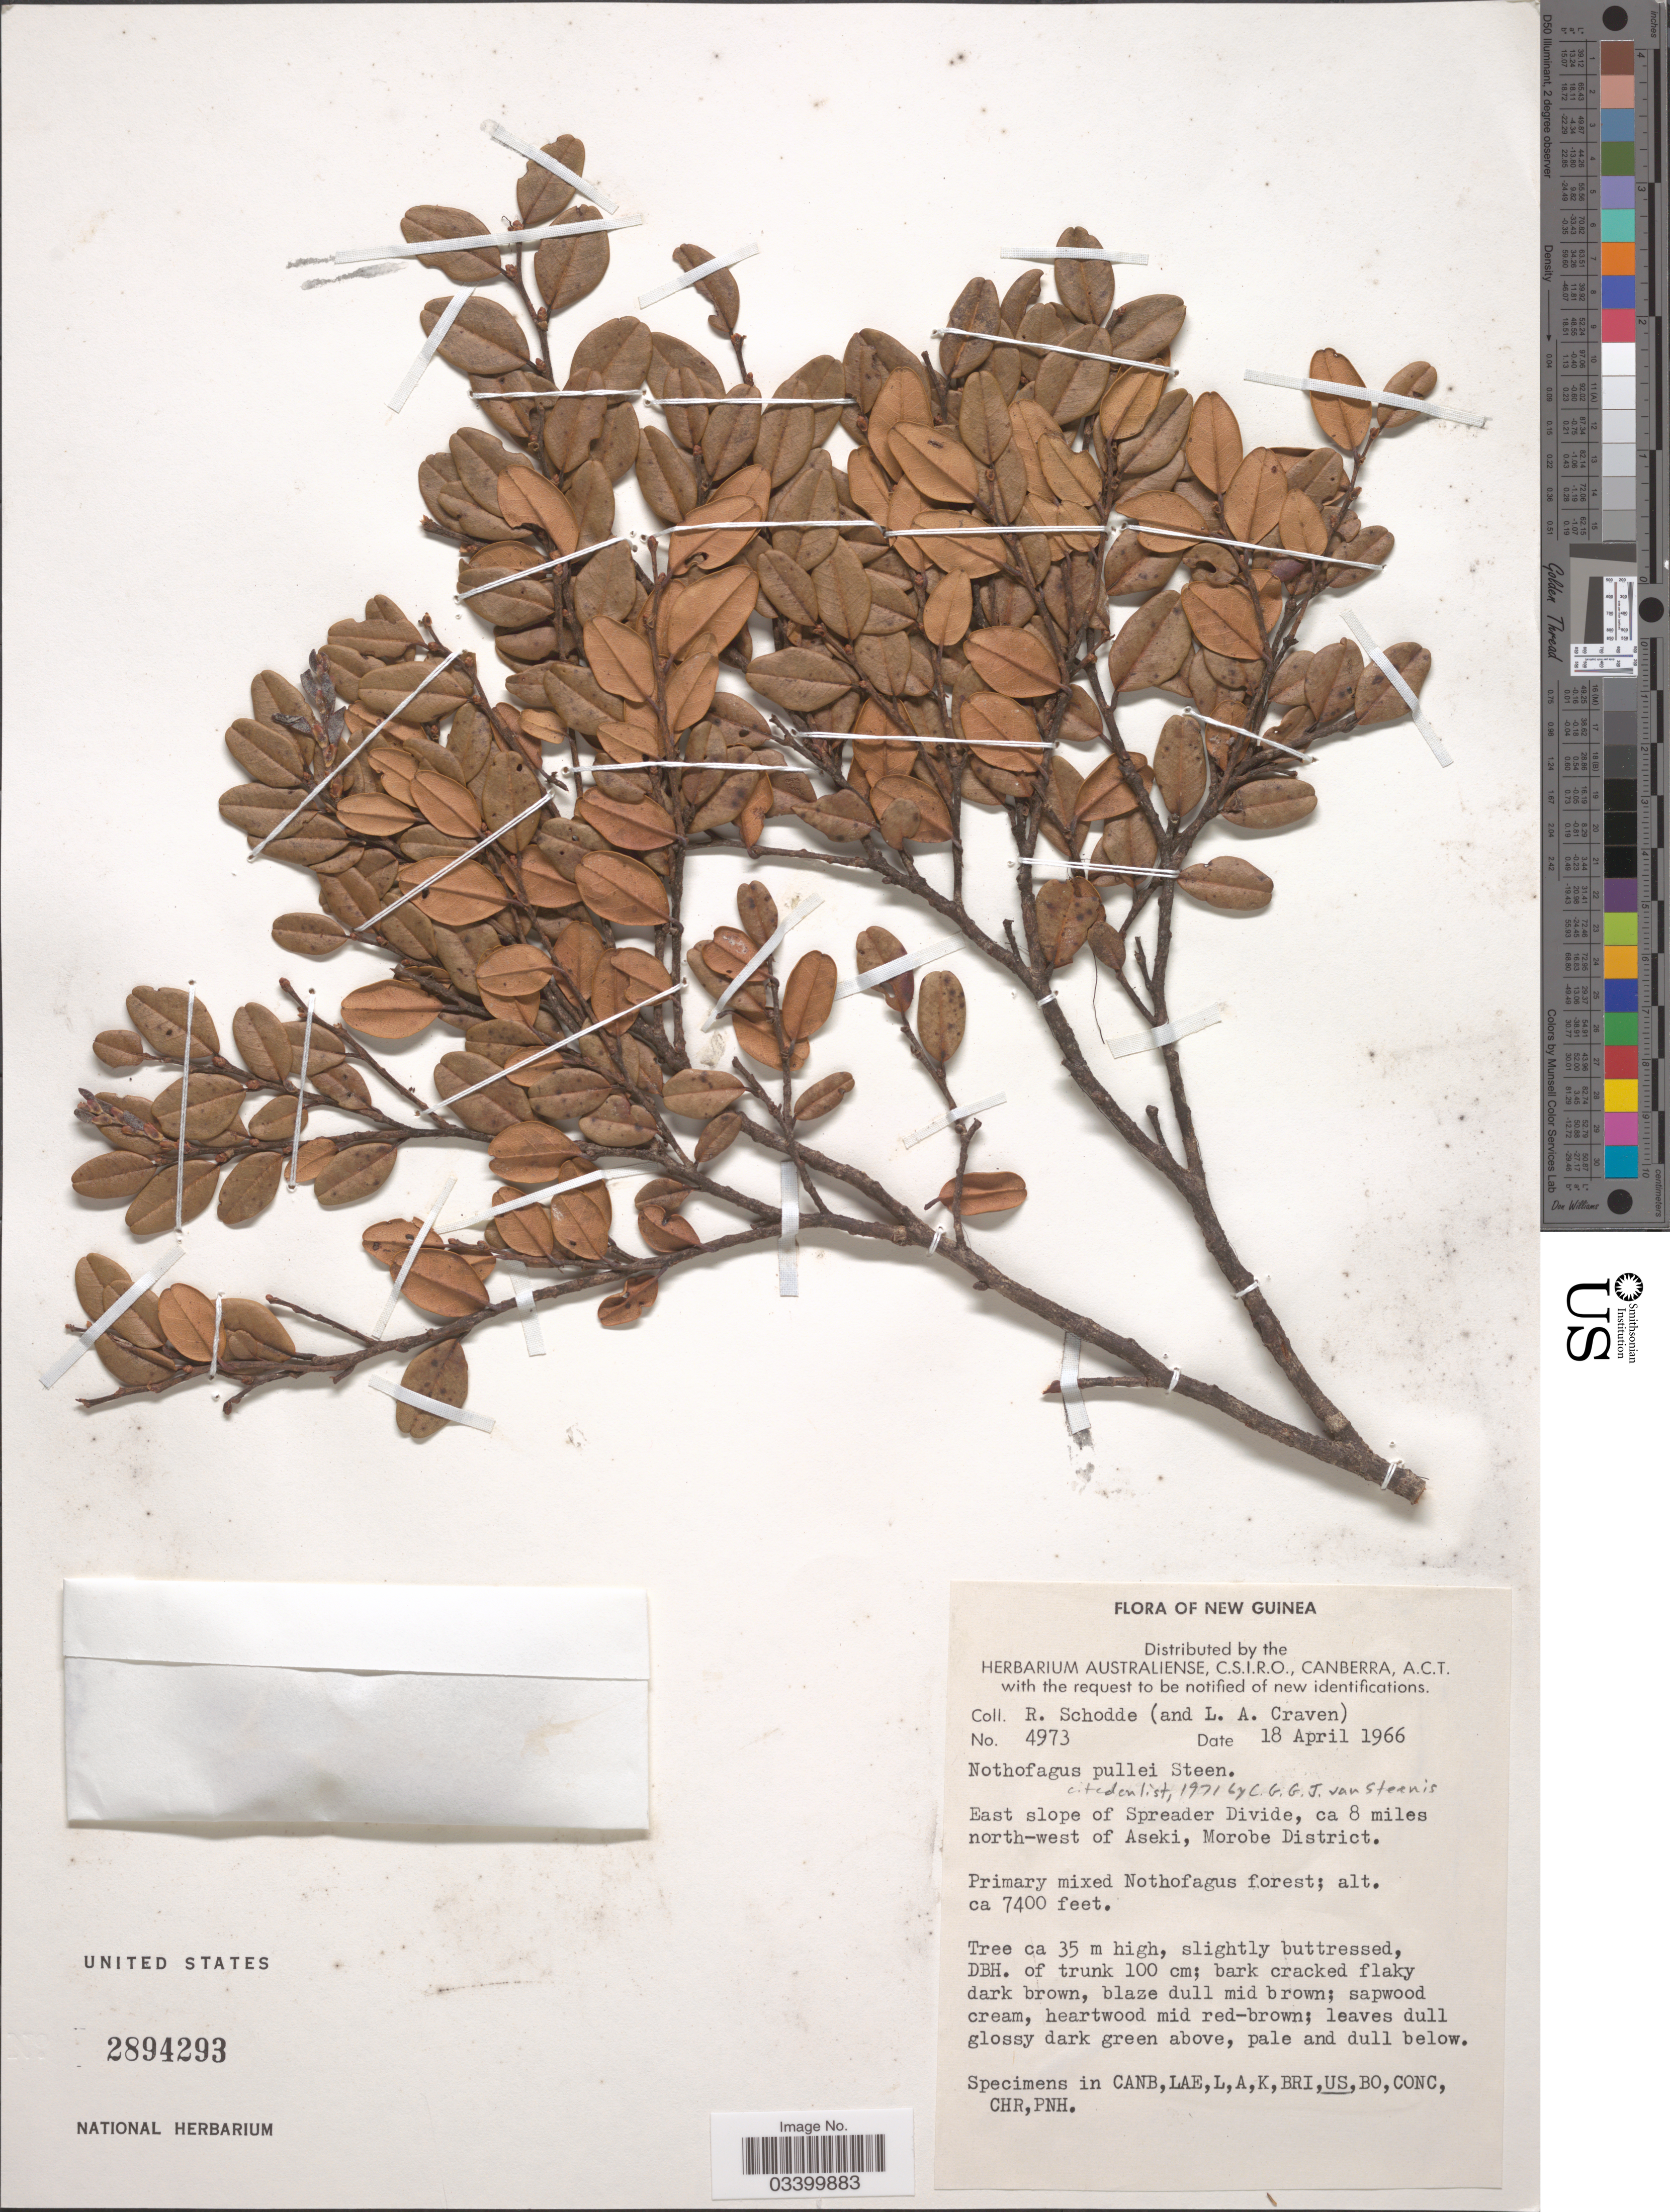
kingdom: Plantae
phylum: Tracheophyta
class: Magnoliopsida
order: Fagales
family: Nothofagaceae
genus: Nothofagus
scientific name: Nothofagus pullei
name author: Steenis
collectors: R. Schodde & L. A. Craven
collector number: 4973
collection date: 1966-04-18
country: Papua New Guinea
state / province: Morobe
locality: New Guinea. East slope of Spreader Divide, ca 8 miles north-west of Aseki, Morobe District.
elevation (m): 2256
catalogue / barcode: US 2894293